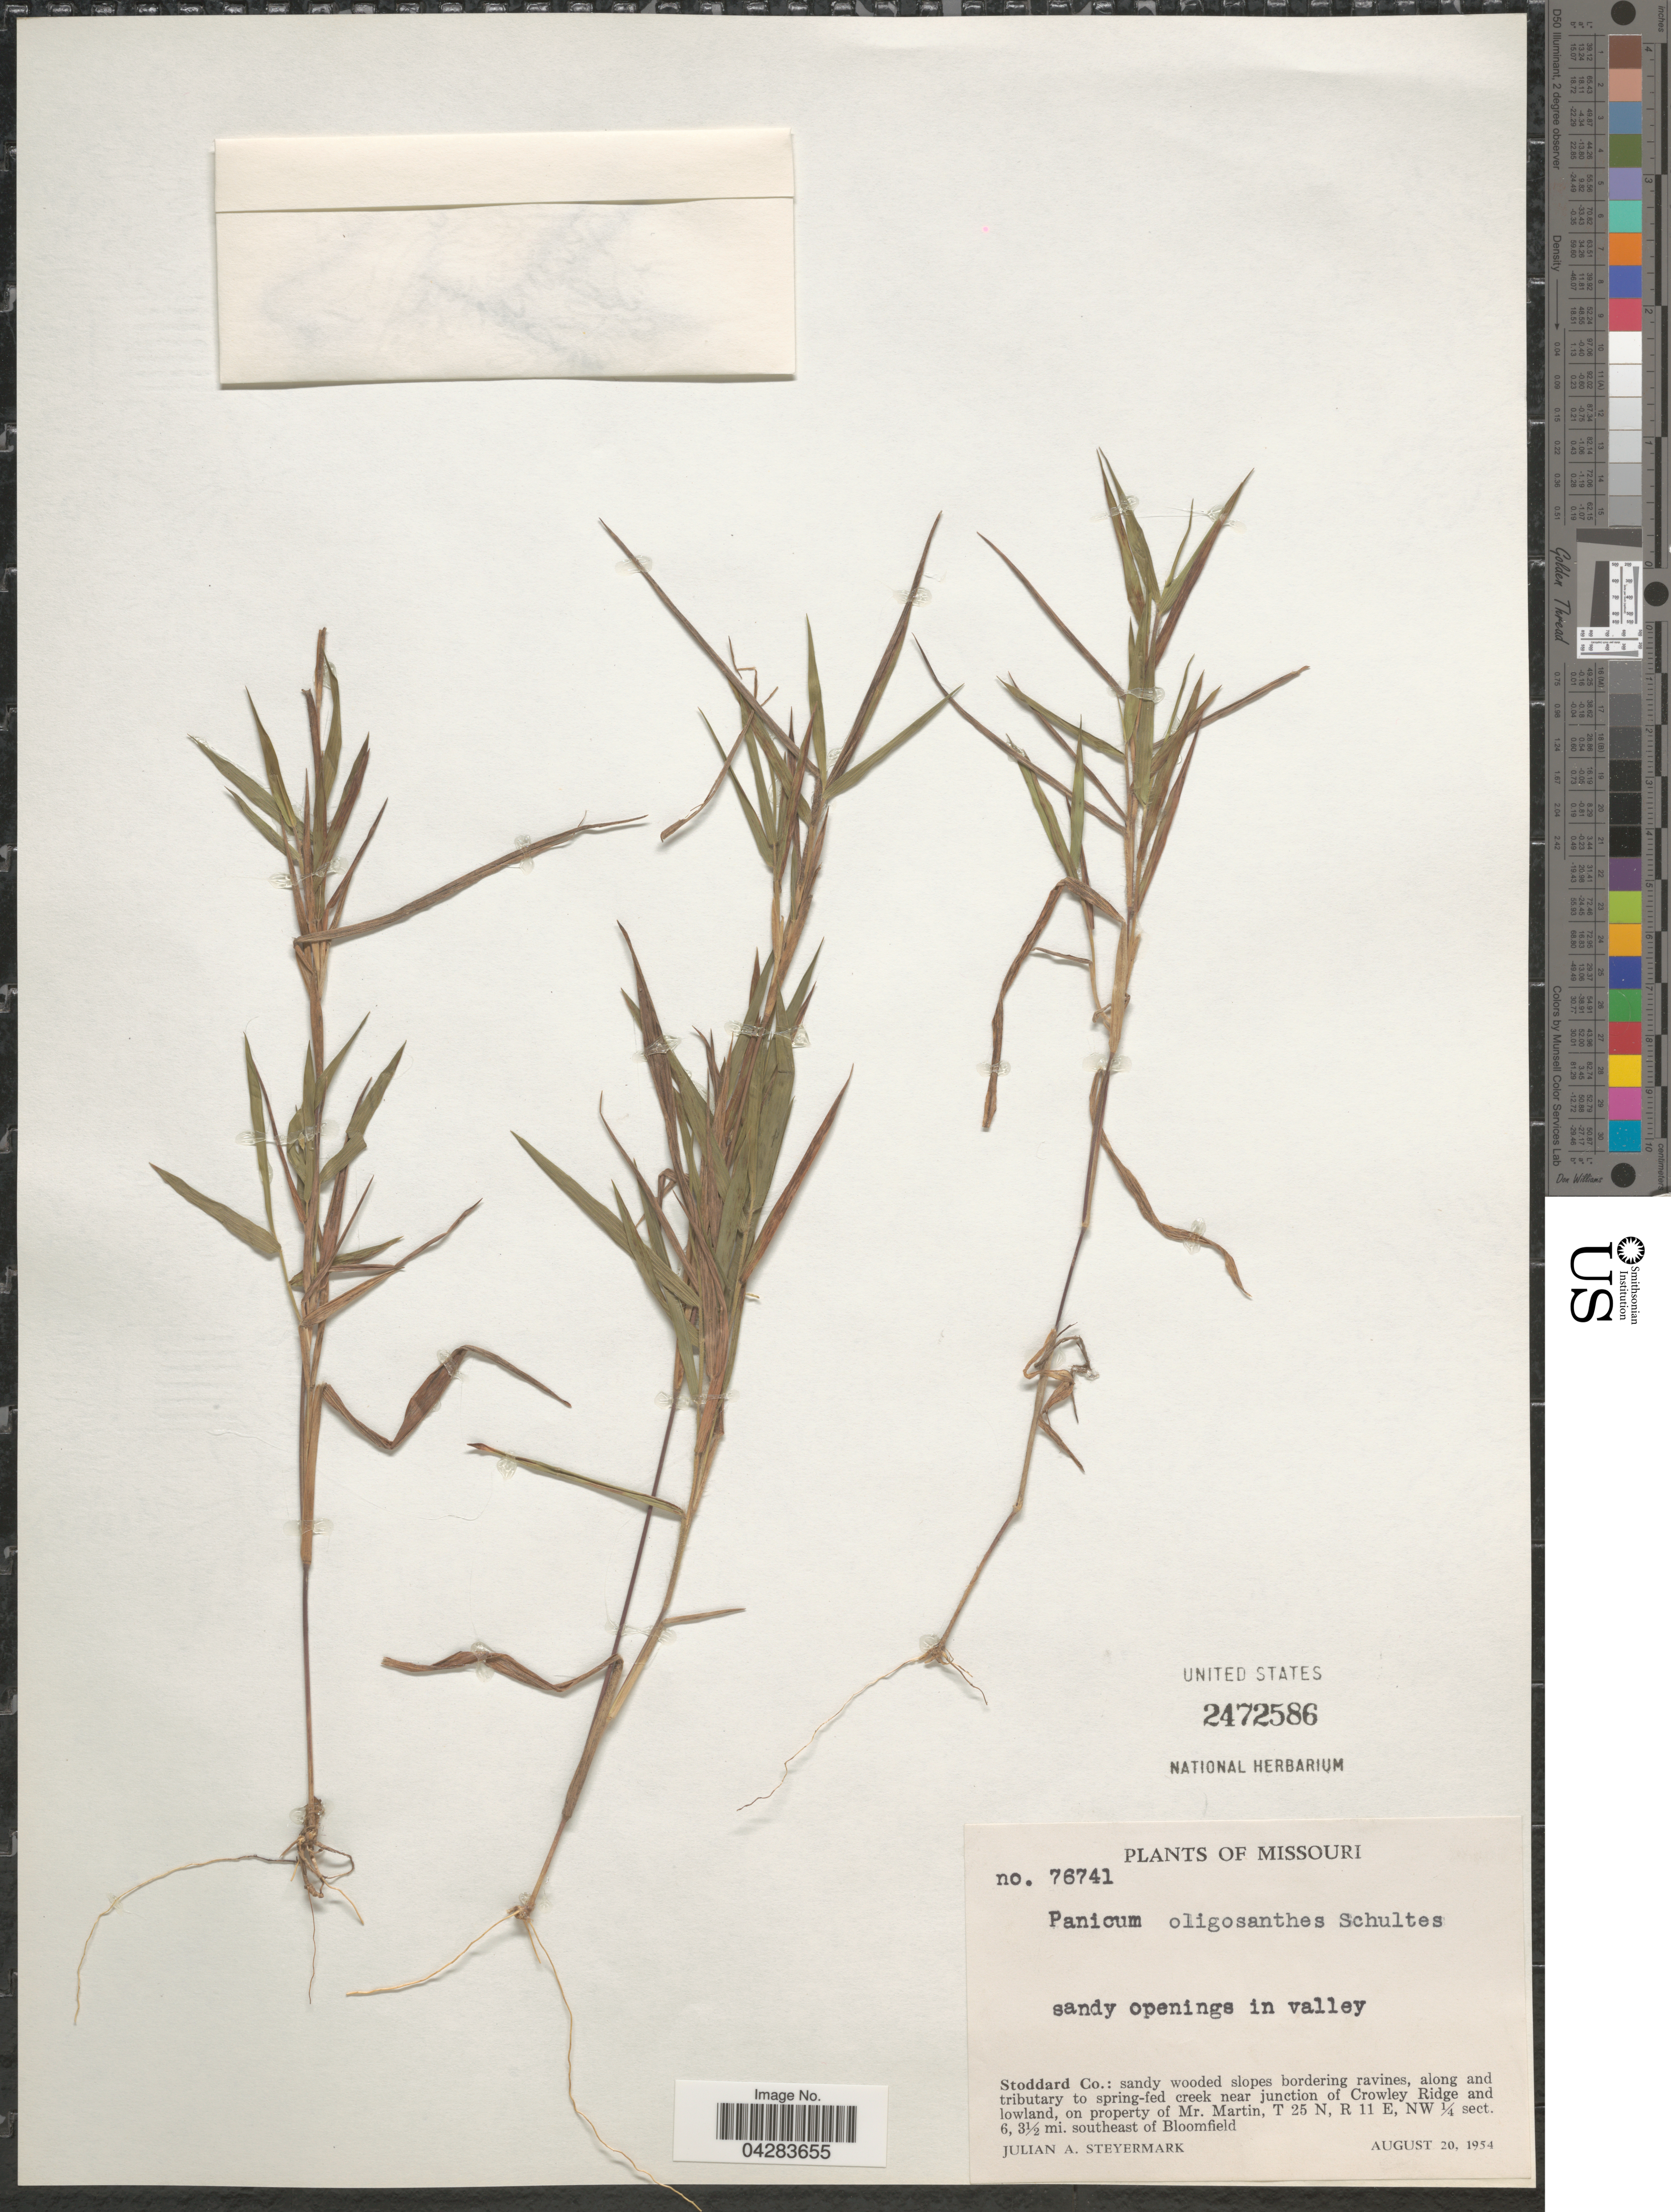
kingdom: Plantae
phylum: Tracheophyta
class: Liliopsida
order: Poales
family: Poaceae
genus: Dichanthelium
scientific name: Dichanthelium oligosanthes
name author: (Schult.) Gould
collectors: J. Steyermark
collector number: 76741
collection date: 1954-08-20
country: United States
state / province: Missouri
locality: Sandy openings in valley. Stoddard Co.: sandy wooded slopes bordering ravines, along and tributary to spring-fed creek near junction of Crowley Ridge and lowland, on property of Mr. Martin, T 25 N, R 11 E, NW ¼ sect. 6, 3½ mi. southeast of Bloomfield.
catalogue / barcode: US 2472586